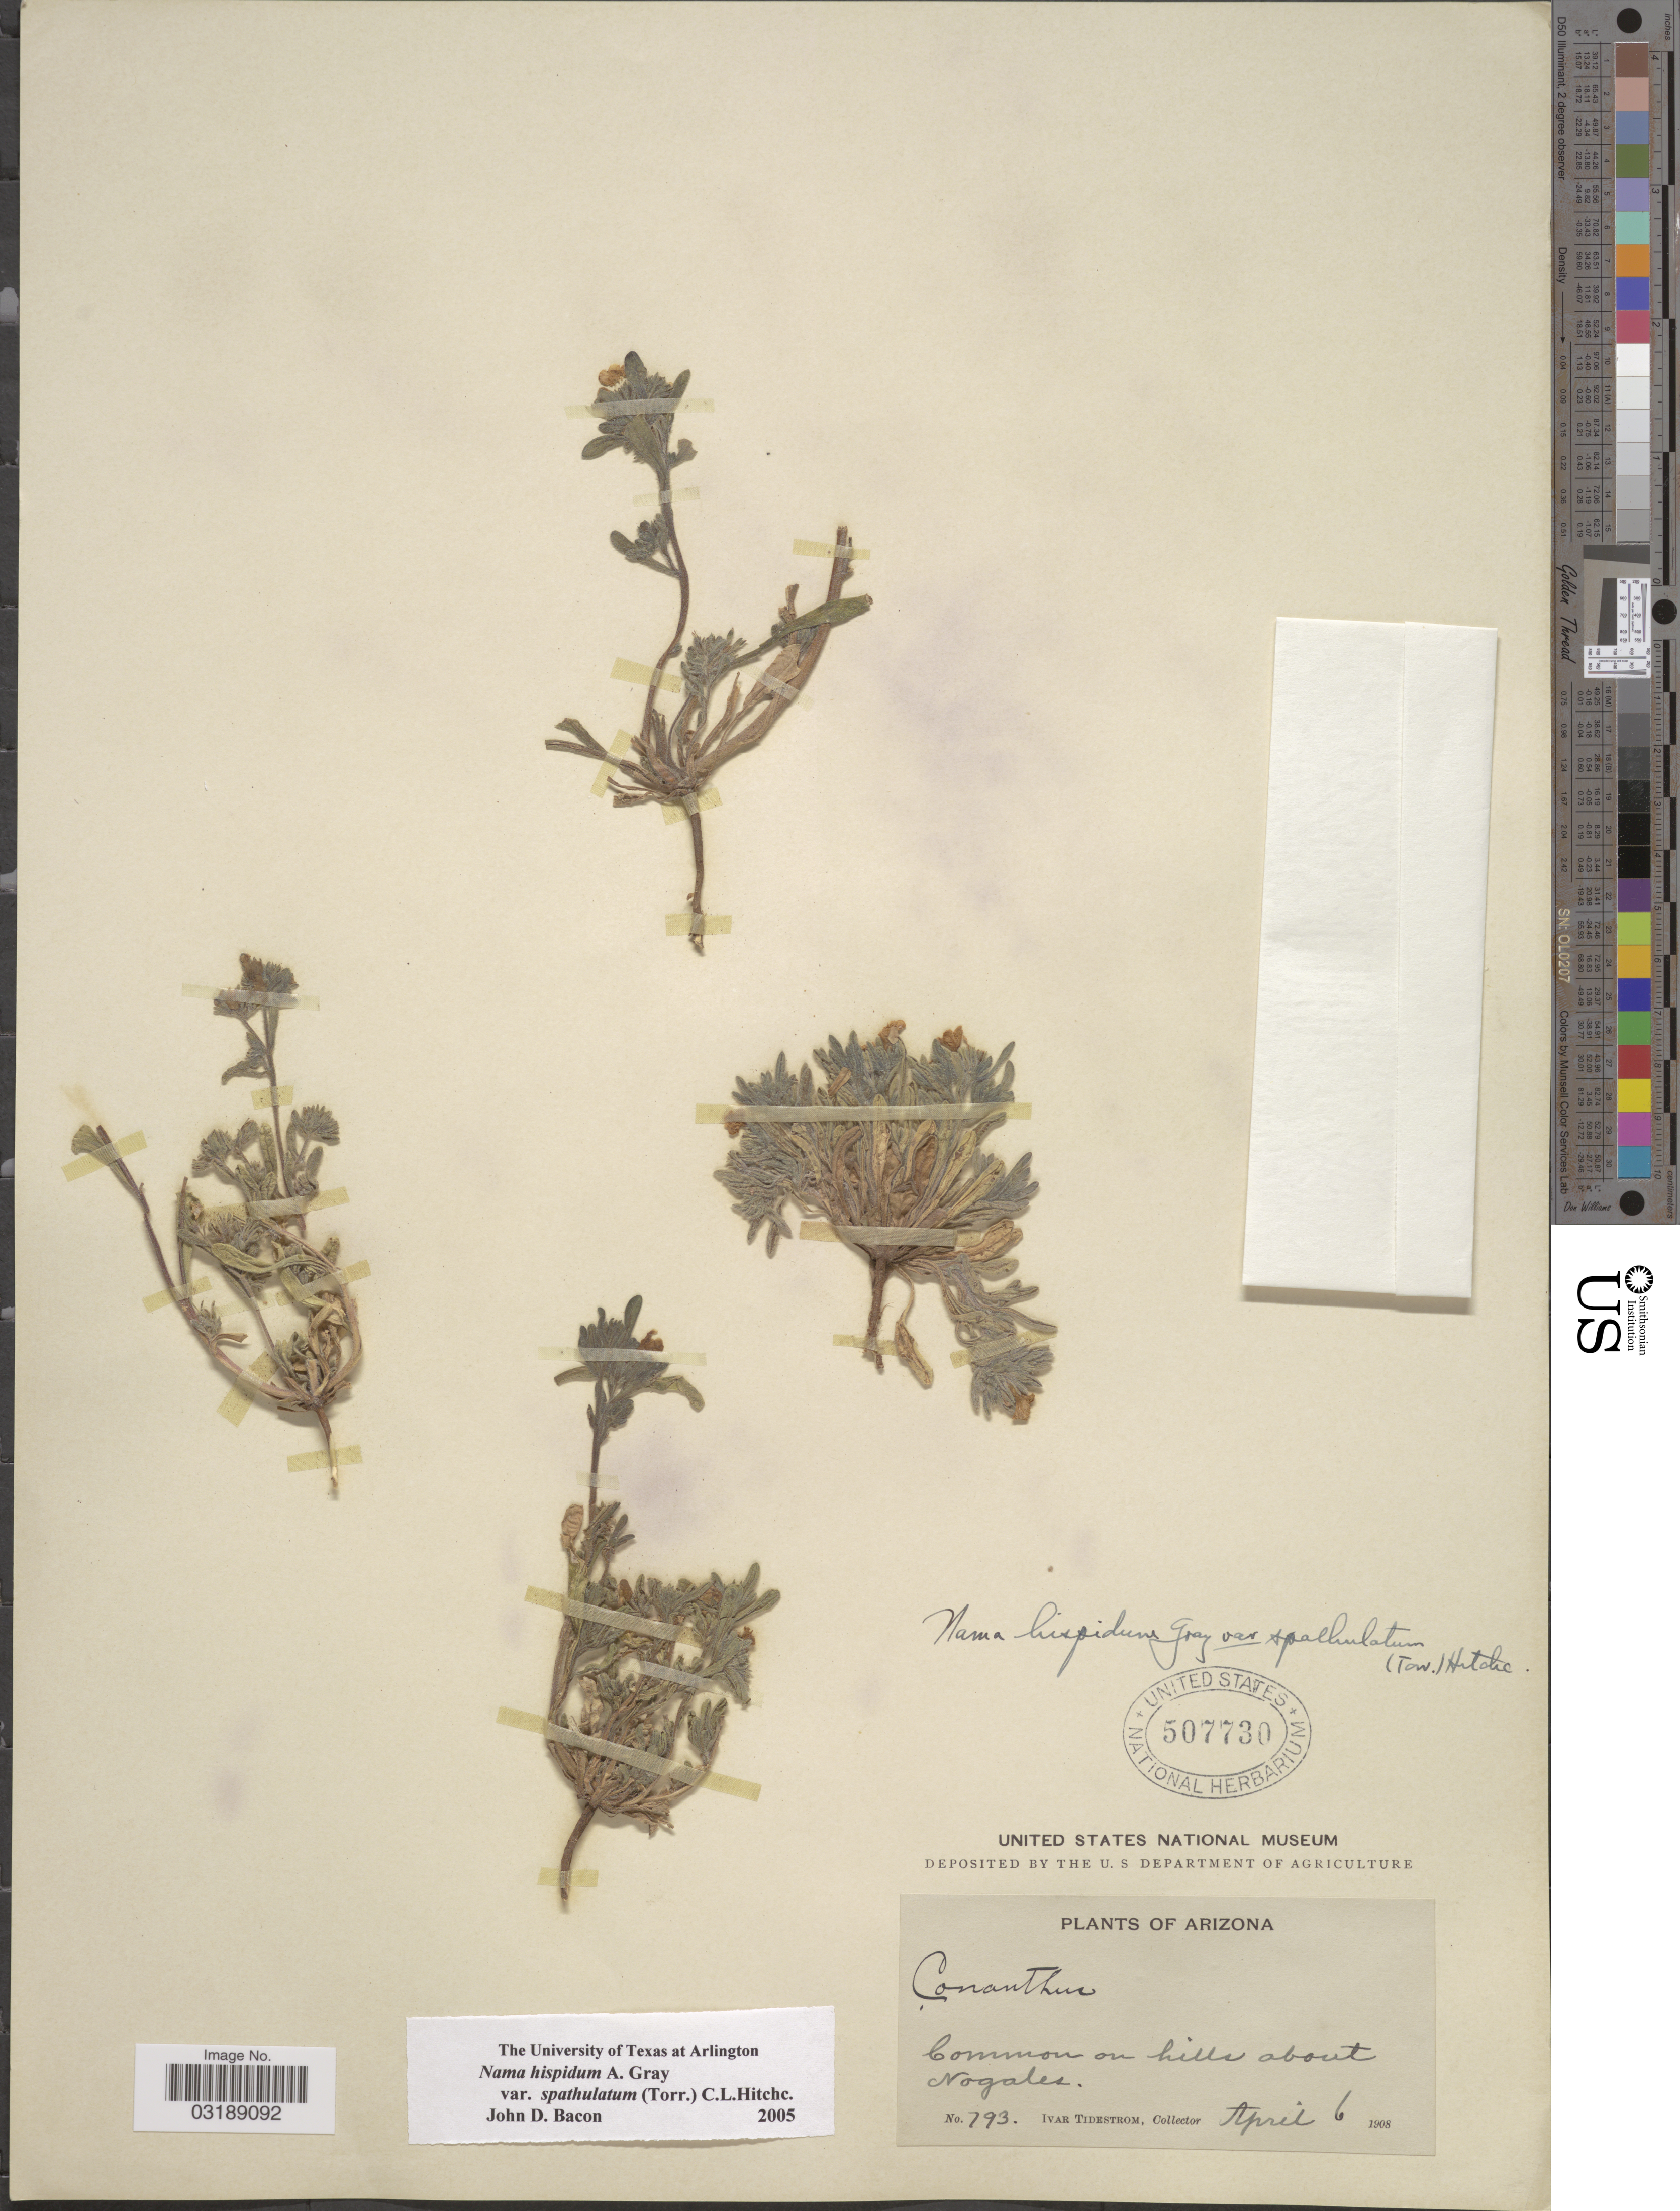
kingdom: Plantae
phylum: Tracheophyta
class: Magnoliopsida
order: Boraginales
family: Namaceae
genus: Nama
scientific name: Nama hispida var. spathulatum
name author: (Torr.) C.L. Hitchc.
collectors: I. F. Tidestrom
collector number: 793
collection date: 1908-04-06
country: United States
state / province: Arizona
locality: Common on hills about Nogales.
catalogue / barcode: US 507730